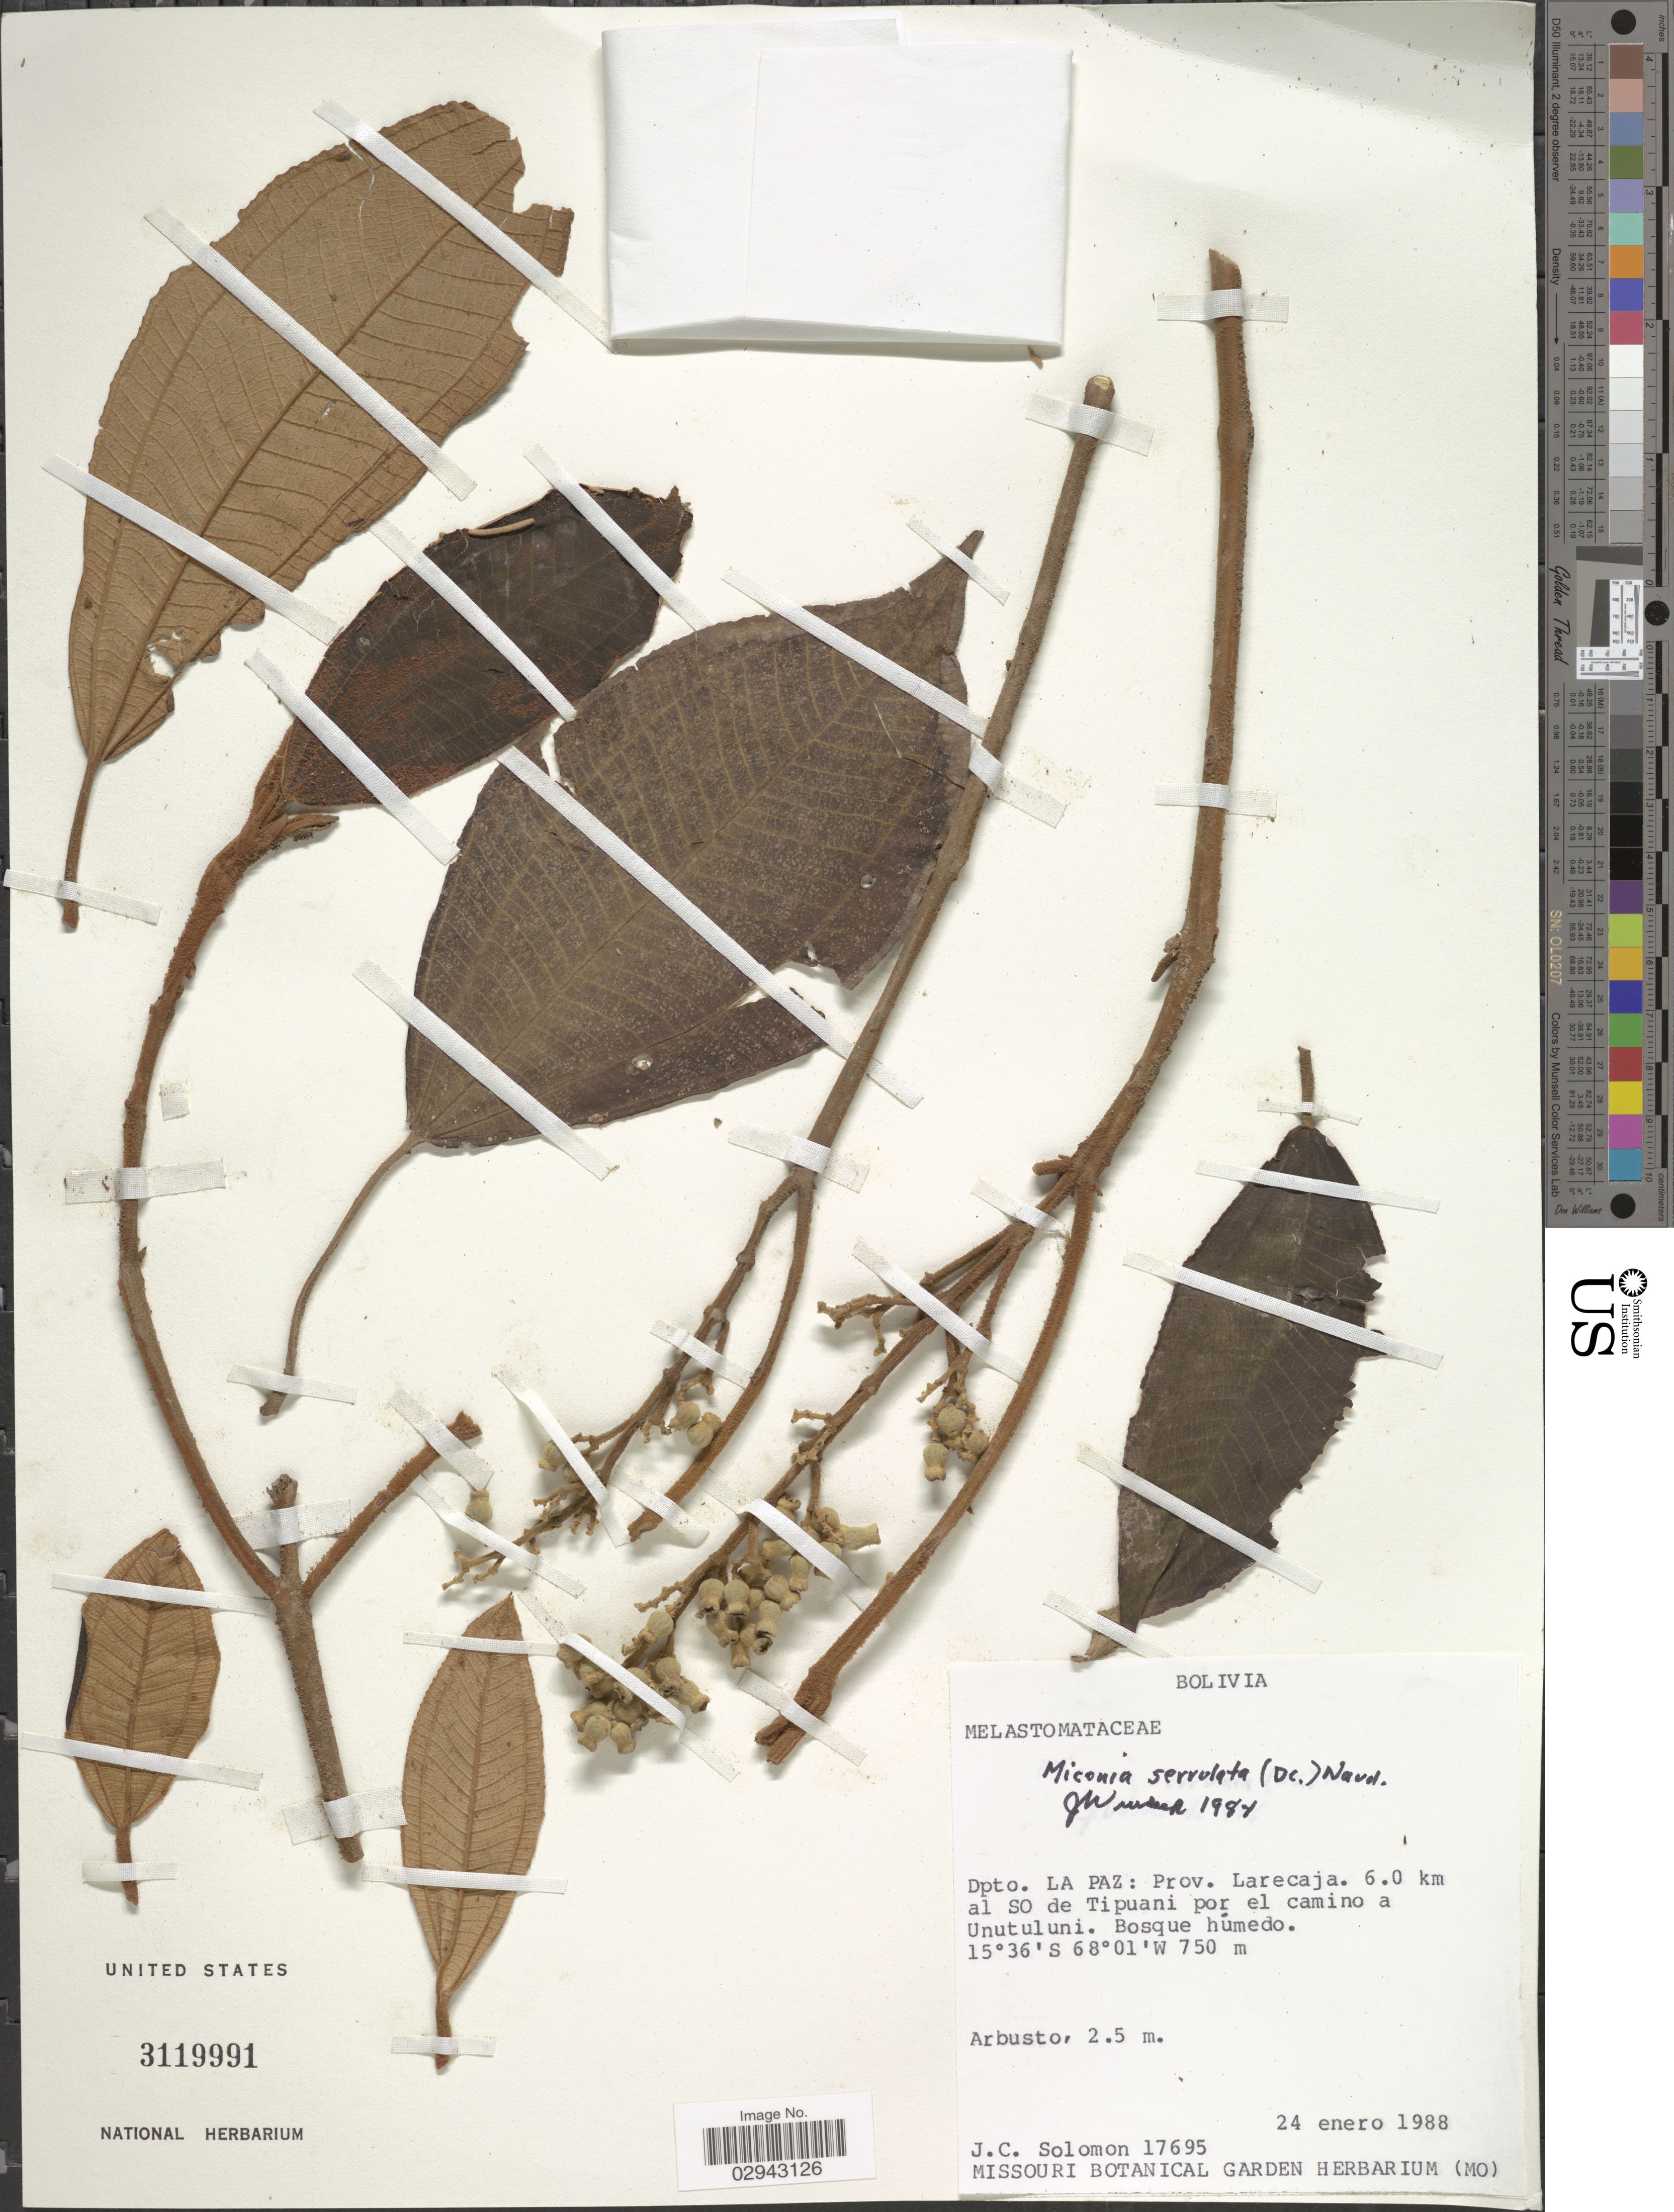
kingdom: Plantae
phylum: Tracheophyta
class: Magnoliopsida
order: Myrtales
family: Melastomataceae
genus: Miconia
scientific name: Miconia serrulata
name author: (DC.) Naudin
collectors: J. C. Solomon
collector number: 17695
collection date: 1988-01-24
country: Bolivia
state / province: La Paz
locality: Dpto. La Paz: Prov. Larecaja. 6.0 km al SO de Tipuani por el camino a Unutuluni. Bosque húmedo.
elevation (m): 750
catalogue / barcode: US 3119991